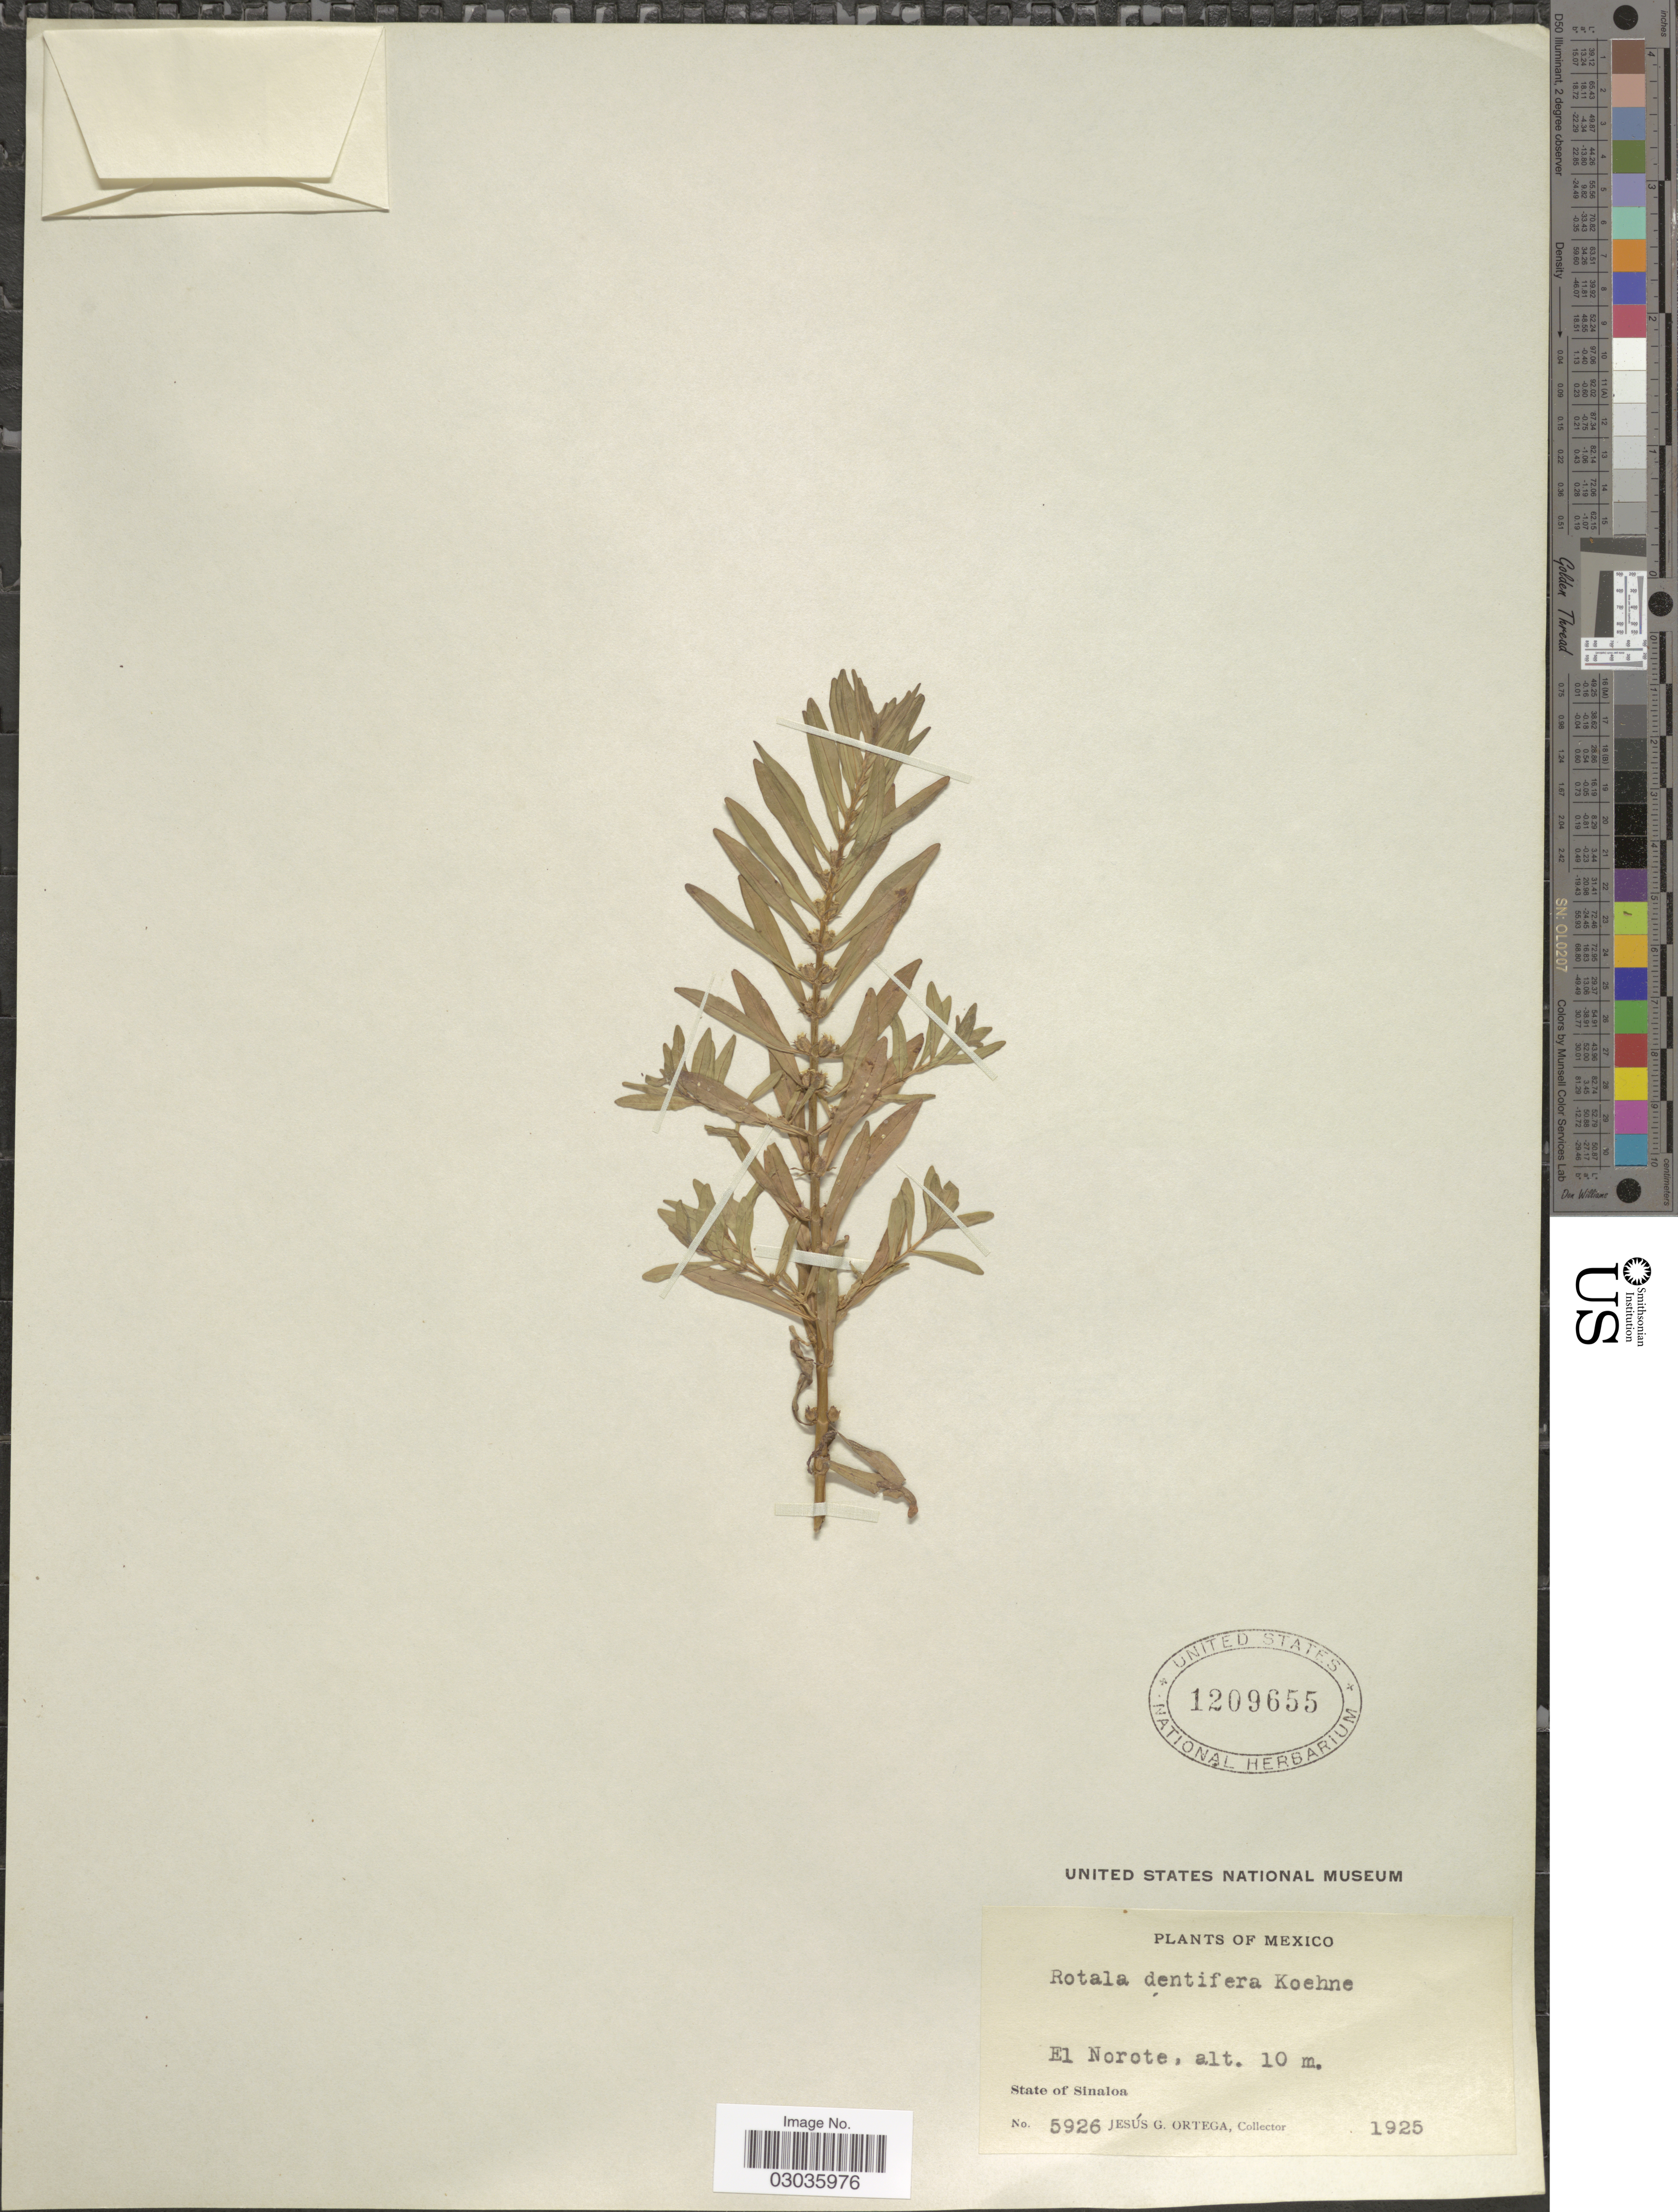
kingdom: Plantae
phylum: Tracheophyta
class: Magnoliopsida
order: Myrtales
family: Lythraceae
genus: Rotala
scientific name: Rotala dentifera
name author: (A. Gray) Koehne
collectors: J. Ortega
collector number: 5926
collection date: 1925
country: Mexico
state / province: Sinaloa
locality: El Norote.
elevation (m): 10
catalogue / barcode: US 1209655